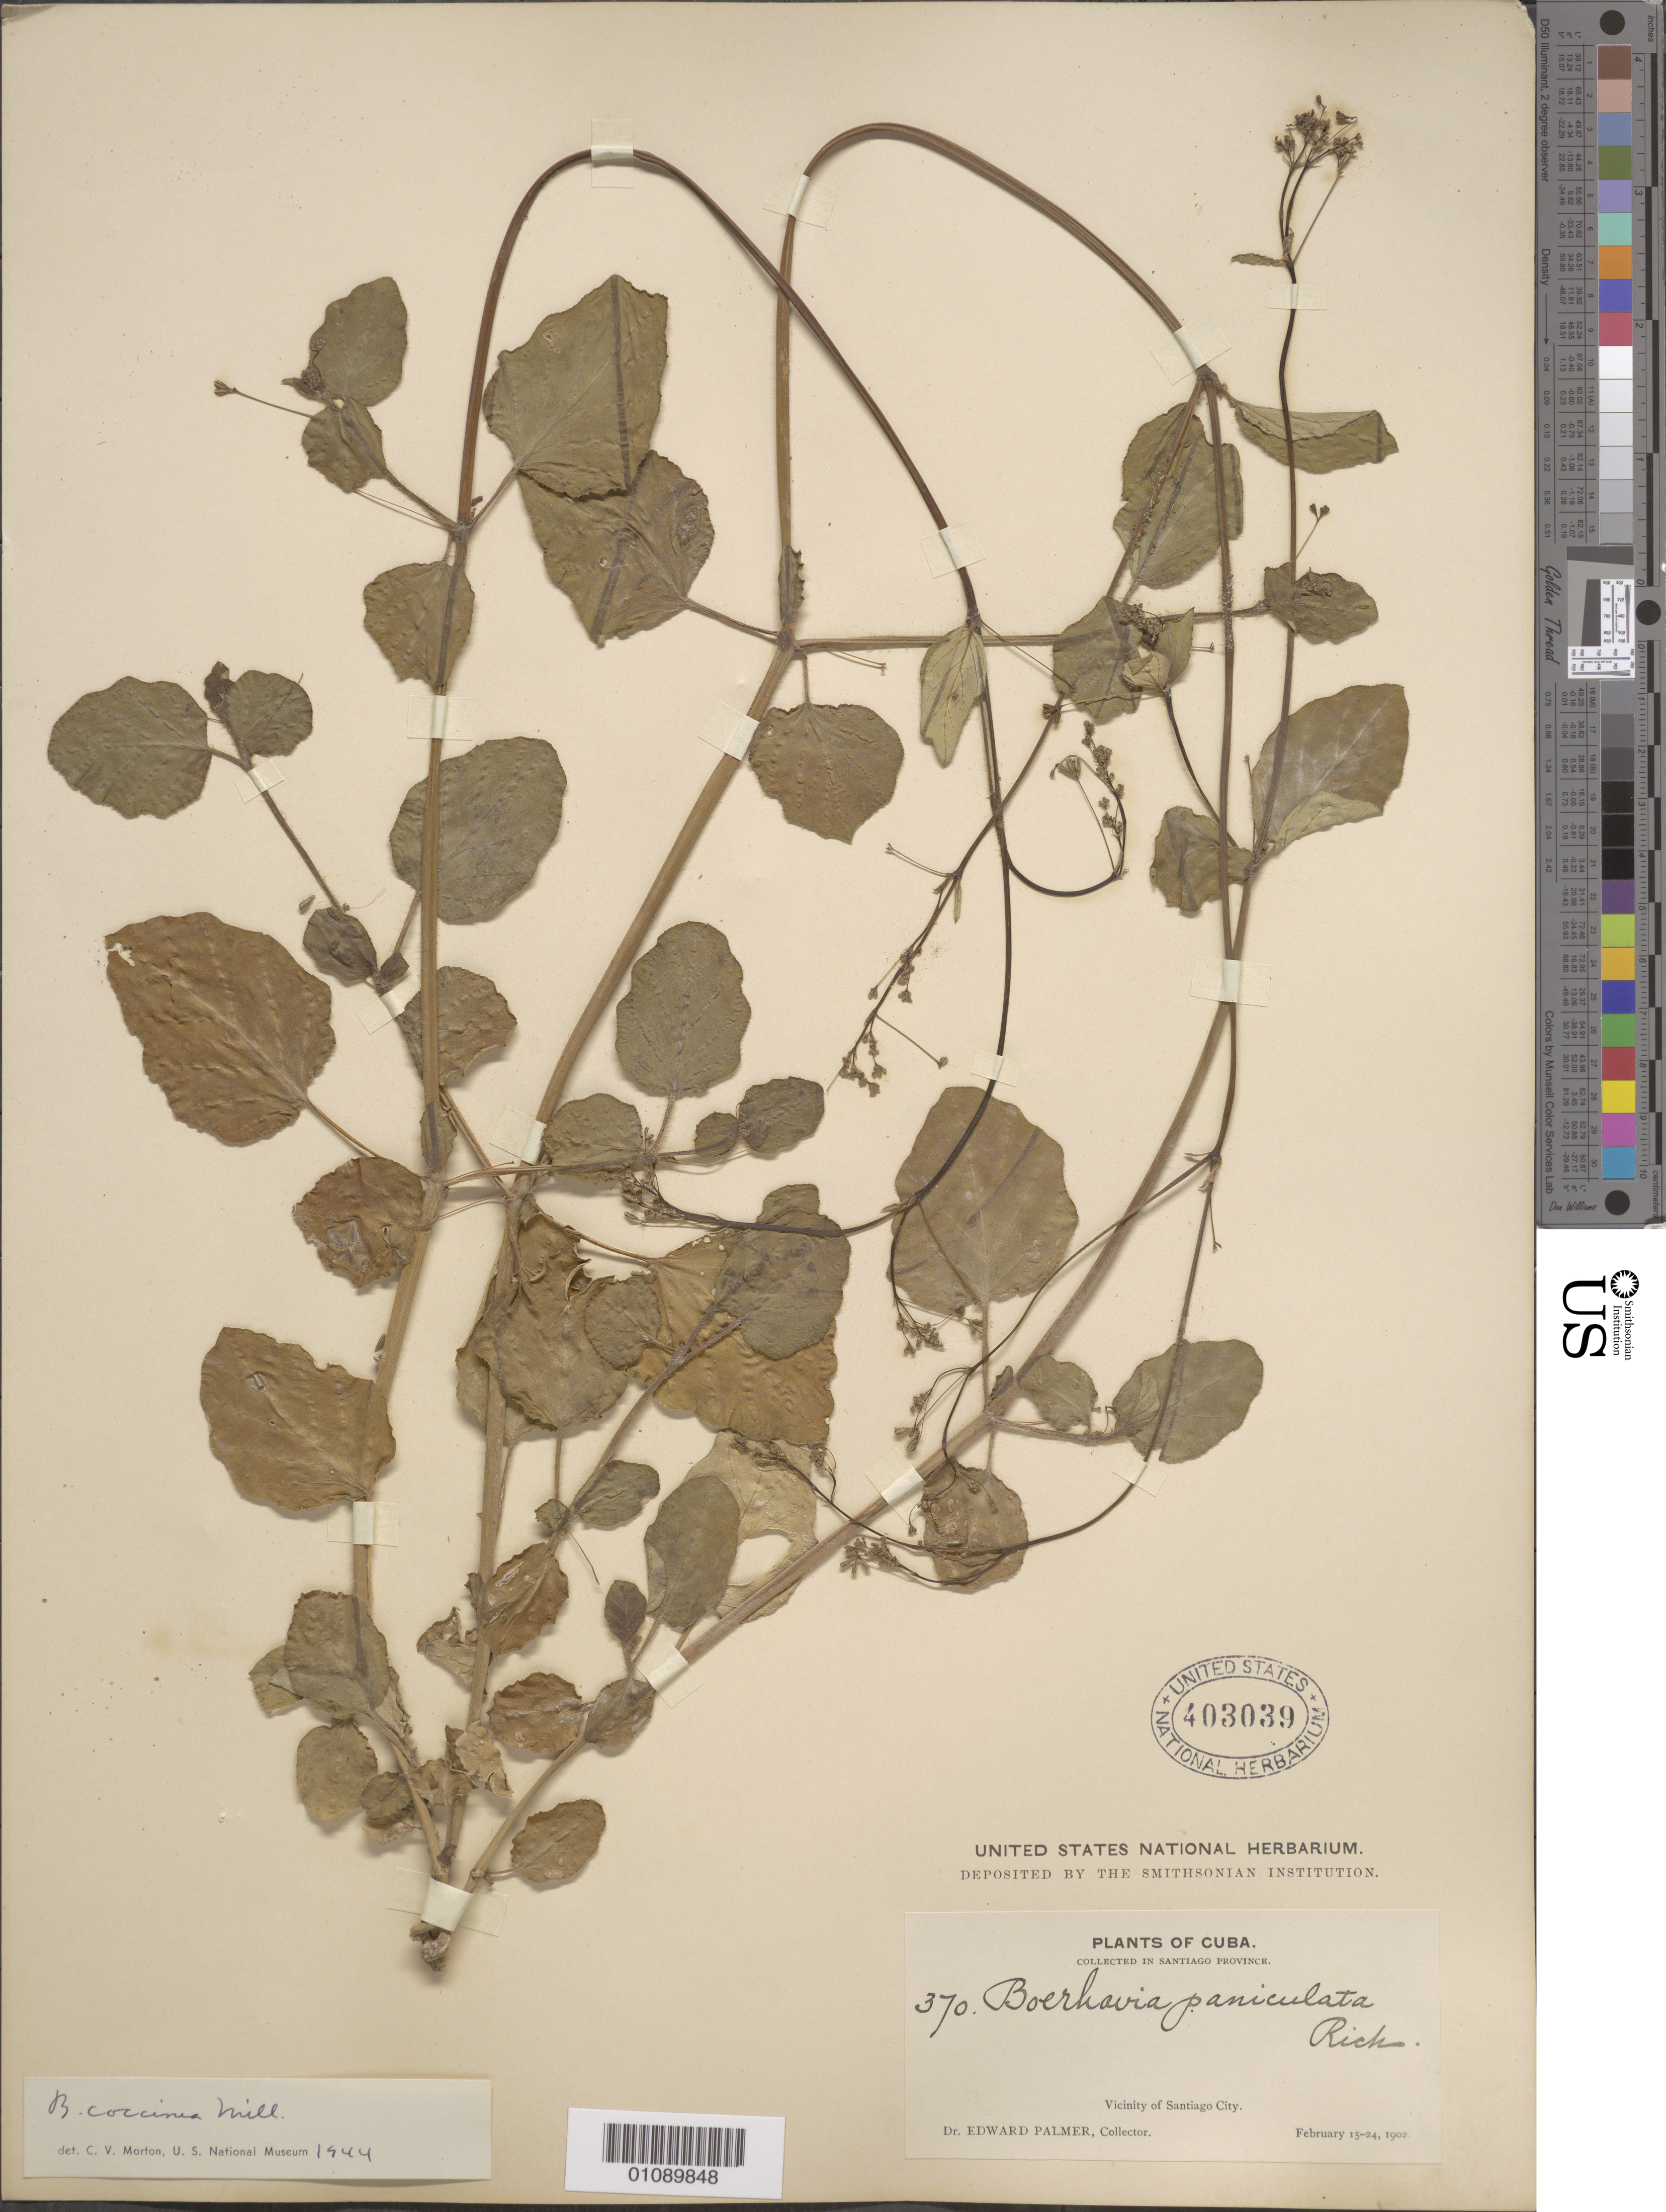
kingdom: Plantae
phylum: Tracheophyta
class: Magnoliopsida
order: Caryophyllales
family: Nyctaginaceae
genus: Boerhavia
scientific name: Boerhavia coccinea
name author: Mill.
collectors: E. Palmer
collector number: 370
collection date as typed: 15 Feb 1902 to 24 Feb 1902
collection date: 1902-02-15/1902-02-24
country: Cuba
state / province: Santiago de Cuba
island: Cuba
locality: vicinity of Santiago City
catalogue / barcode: US 403039